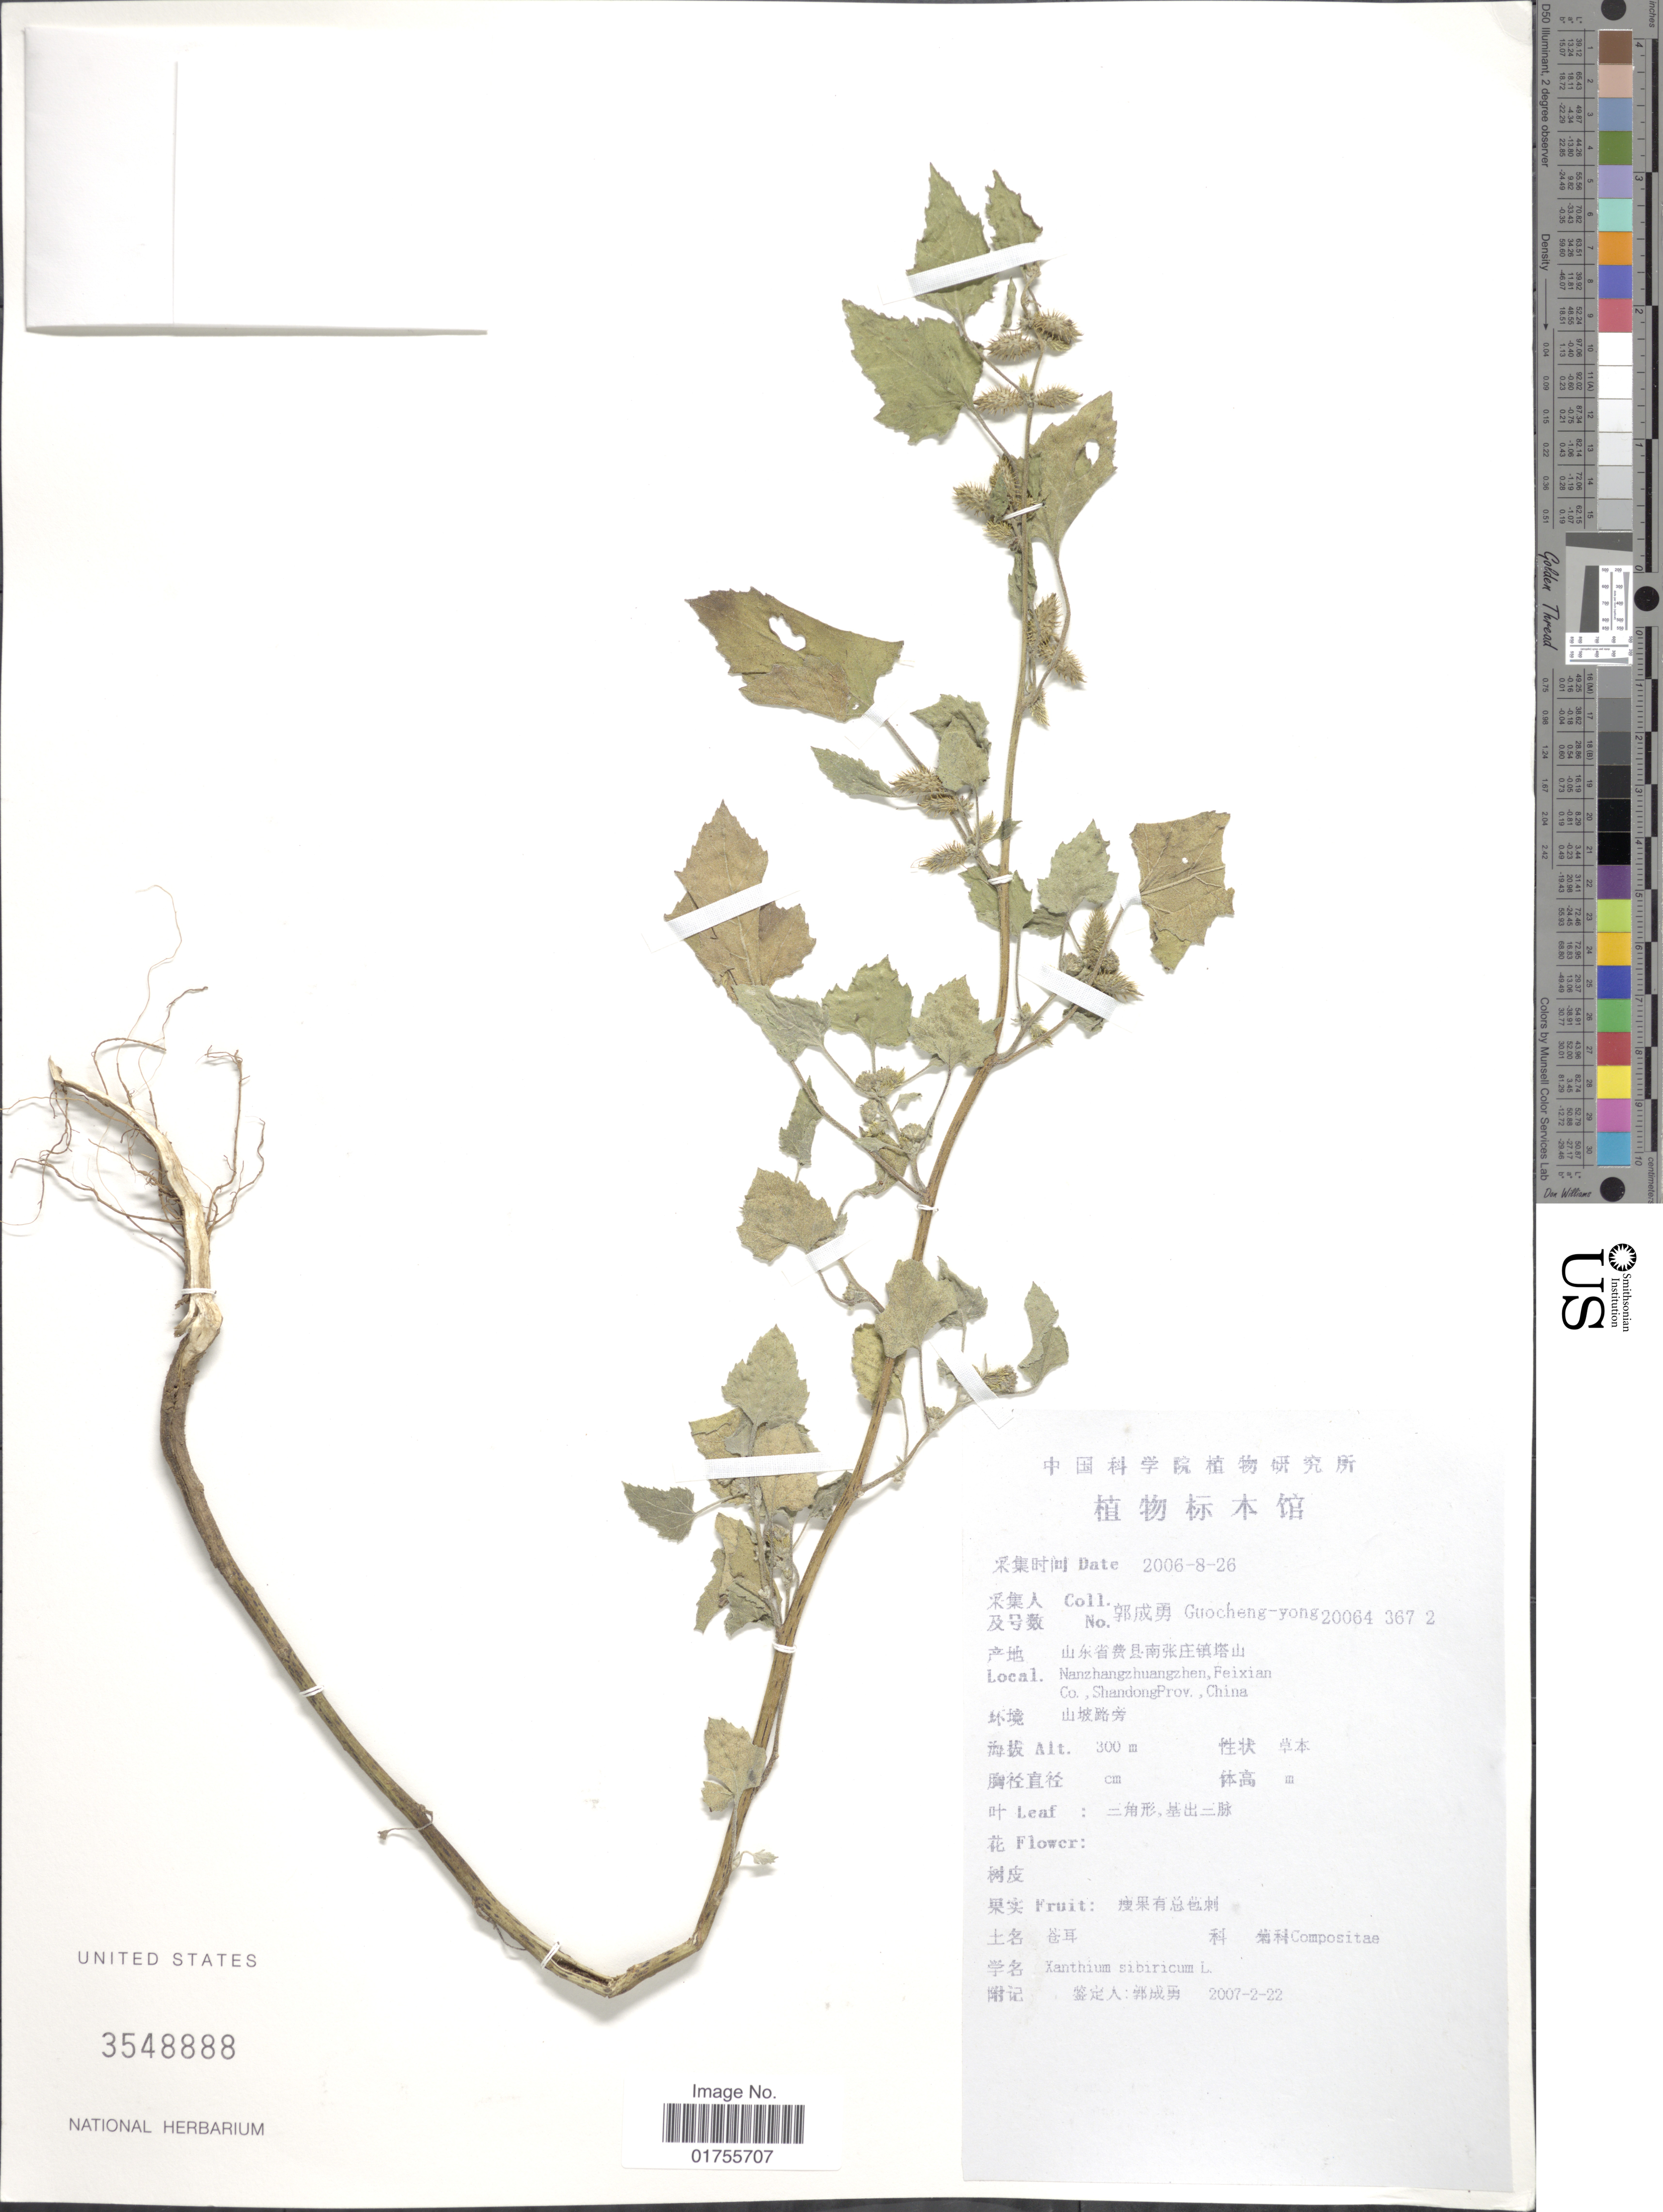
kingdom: Plantae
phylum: Tracheophyta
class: Magnoliopsida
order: Asterales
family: Asteraceae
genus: Xanthium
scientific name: Xanthium strumarium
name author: L.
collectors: Guo cheng-yong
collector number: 20064 367 2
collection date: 2006-08-26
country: China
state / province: Shandong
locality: Nanzhangzhuangzhen, Feixian Co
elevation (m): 300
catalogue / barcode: US 3548888